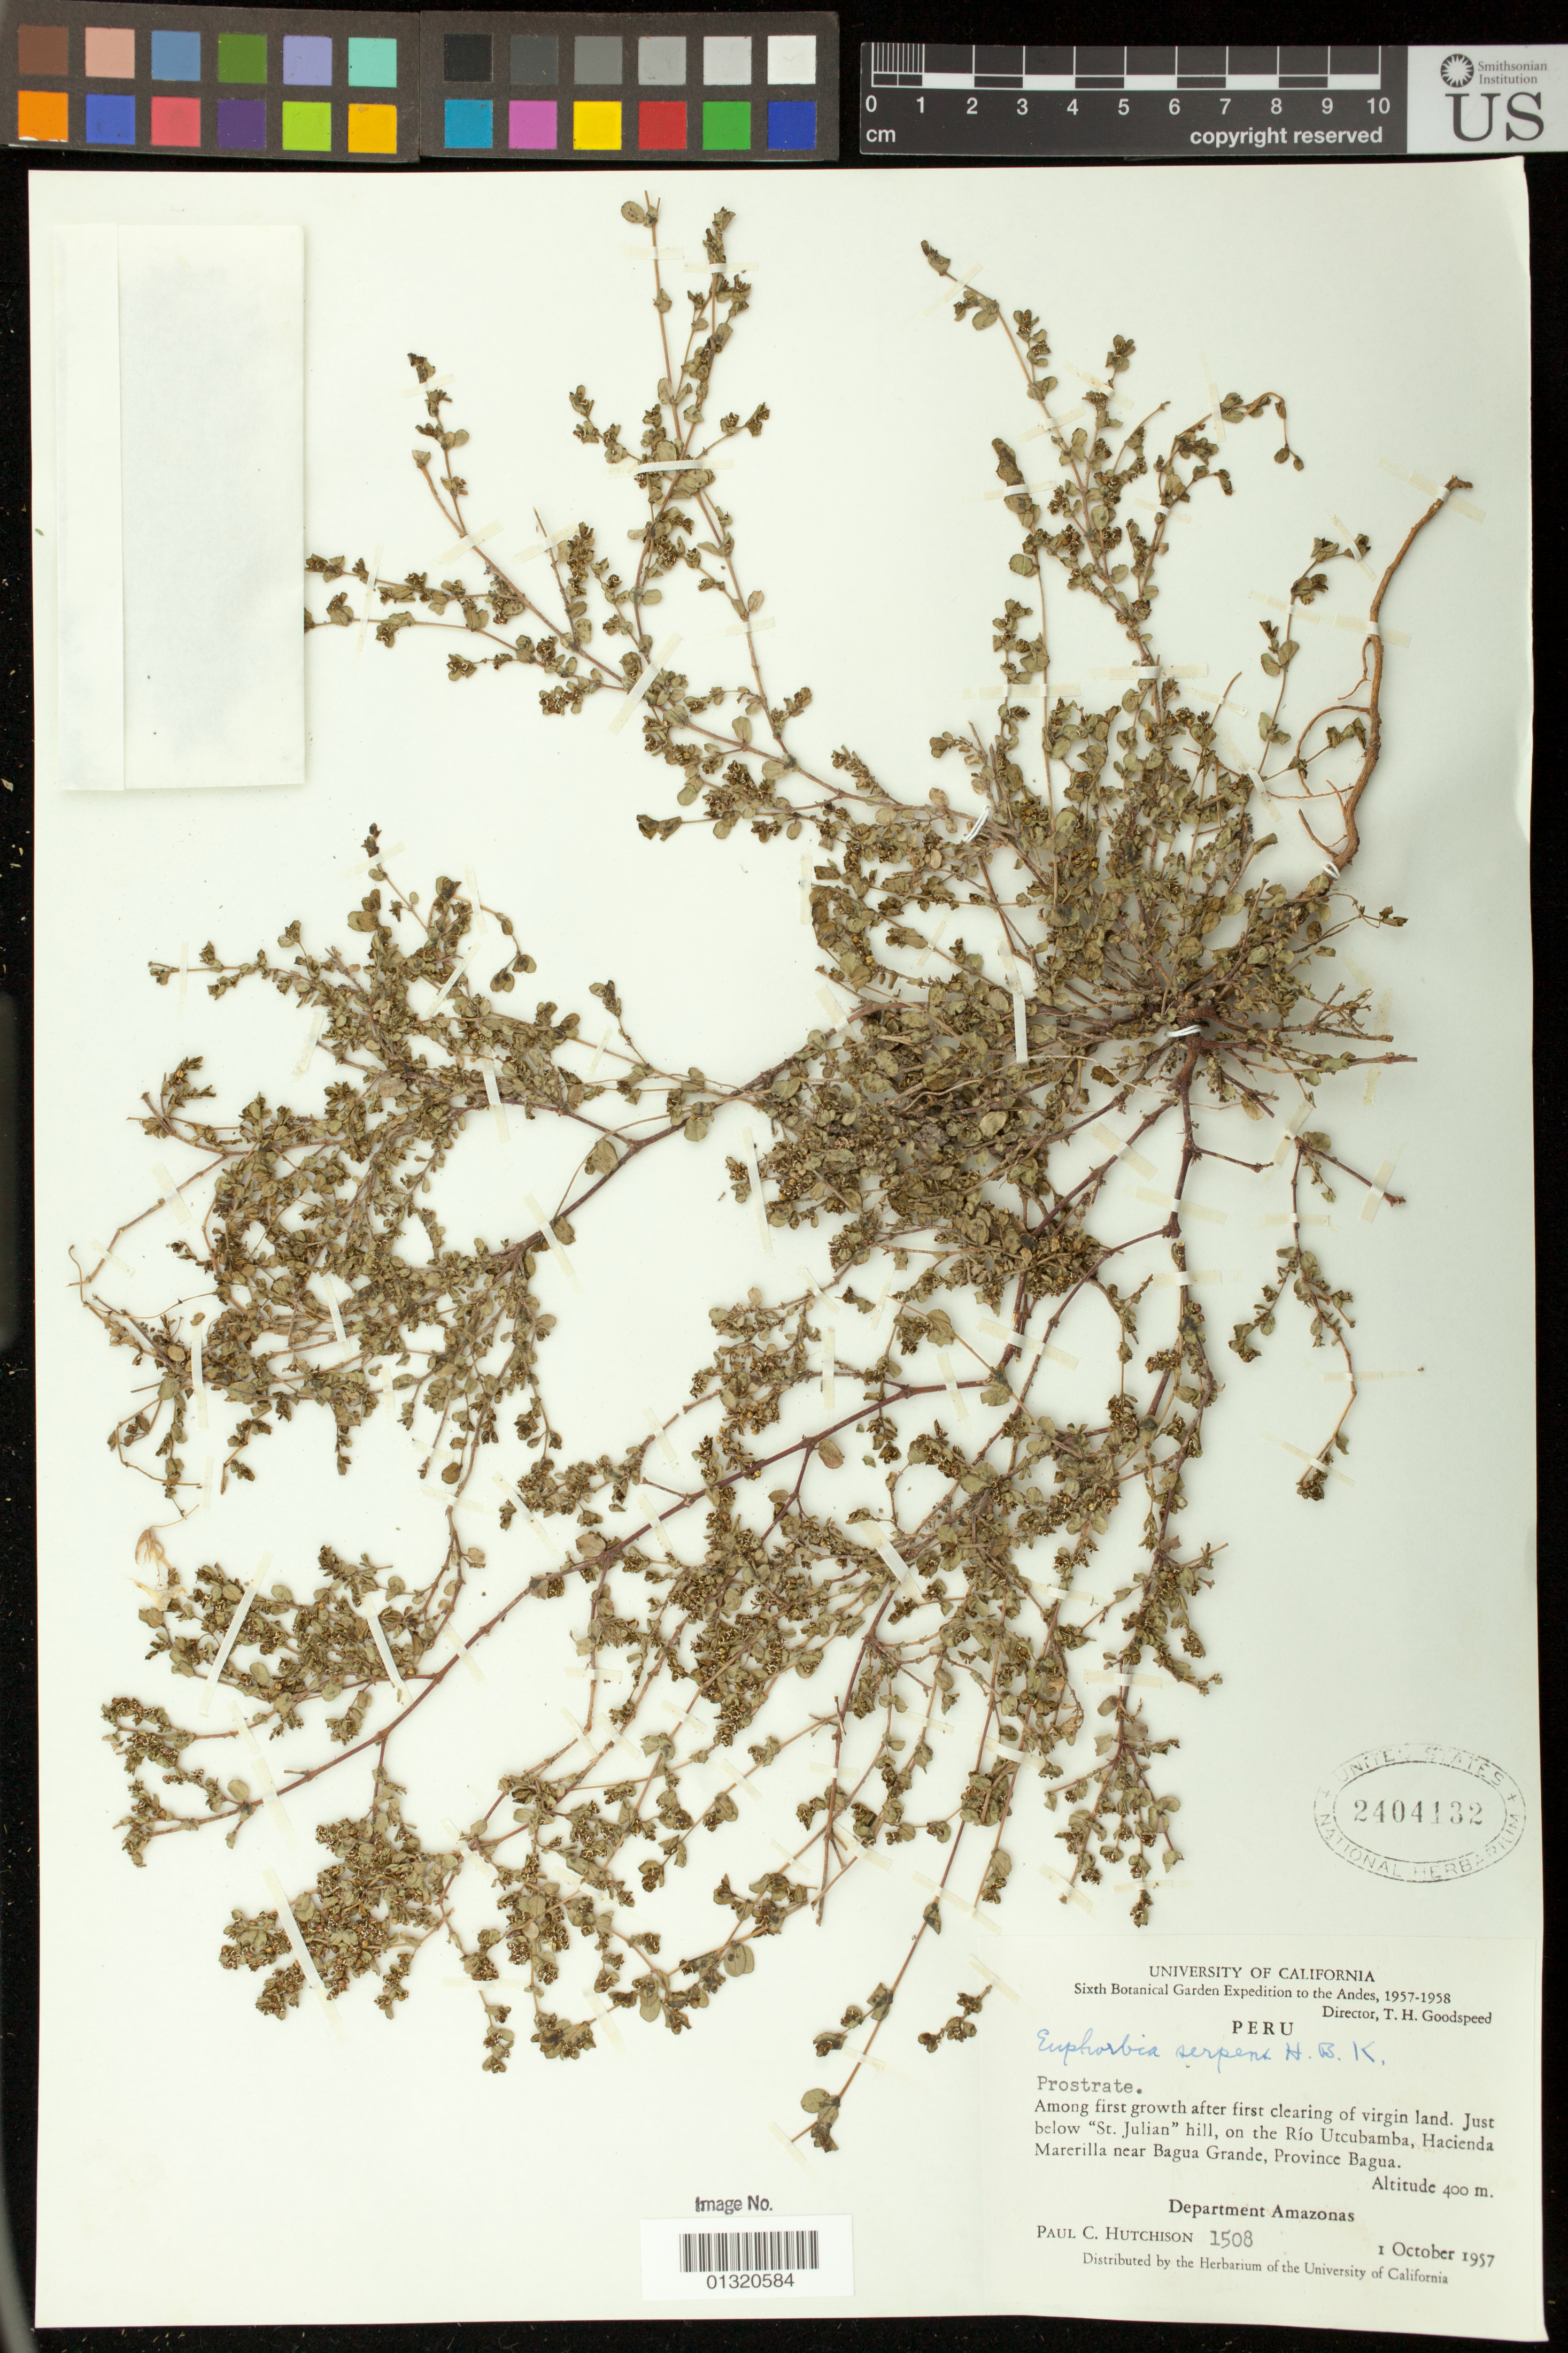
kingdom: Plantae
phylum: Tracheophyta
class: Magnoliopsida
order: Malpighiales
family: Euphorbiaceae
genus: Euphorbia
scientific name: Euphorbia serpens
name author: Kunth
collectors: P. Hutchinson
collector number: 1508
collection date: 1957-10-01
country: Peru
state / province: Amazonas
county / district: Bagua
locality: Just below "St. Julian" hill, on the Rio Utcubamba, Hacienda Marerilla near Bagua Grande.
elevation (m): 400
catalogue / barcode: US 2404132